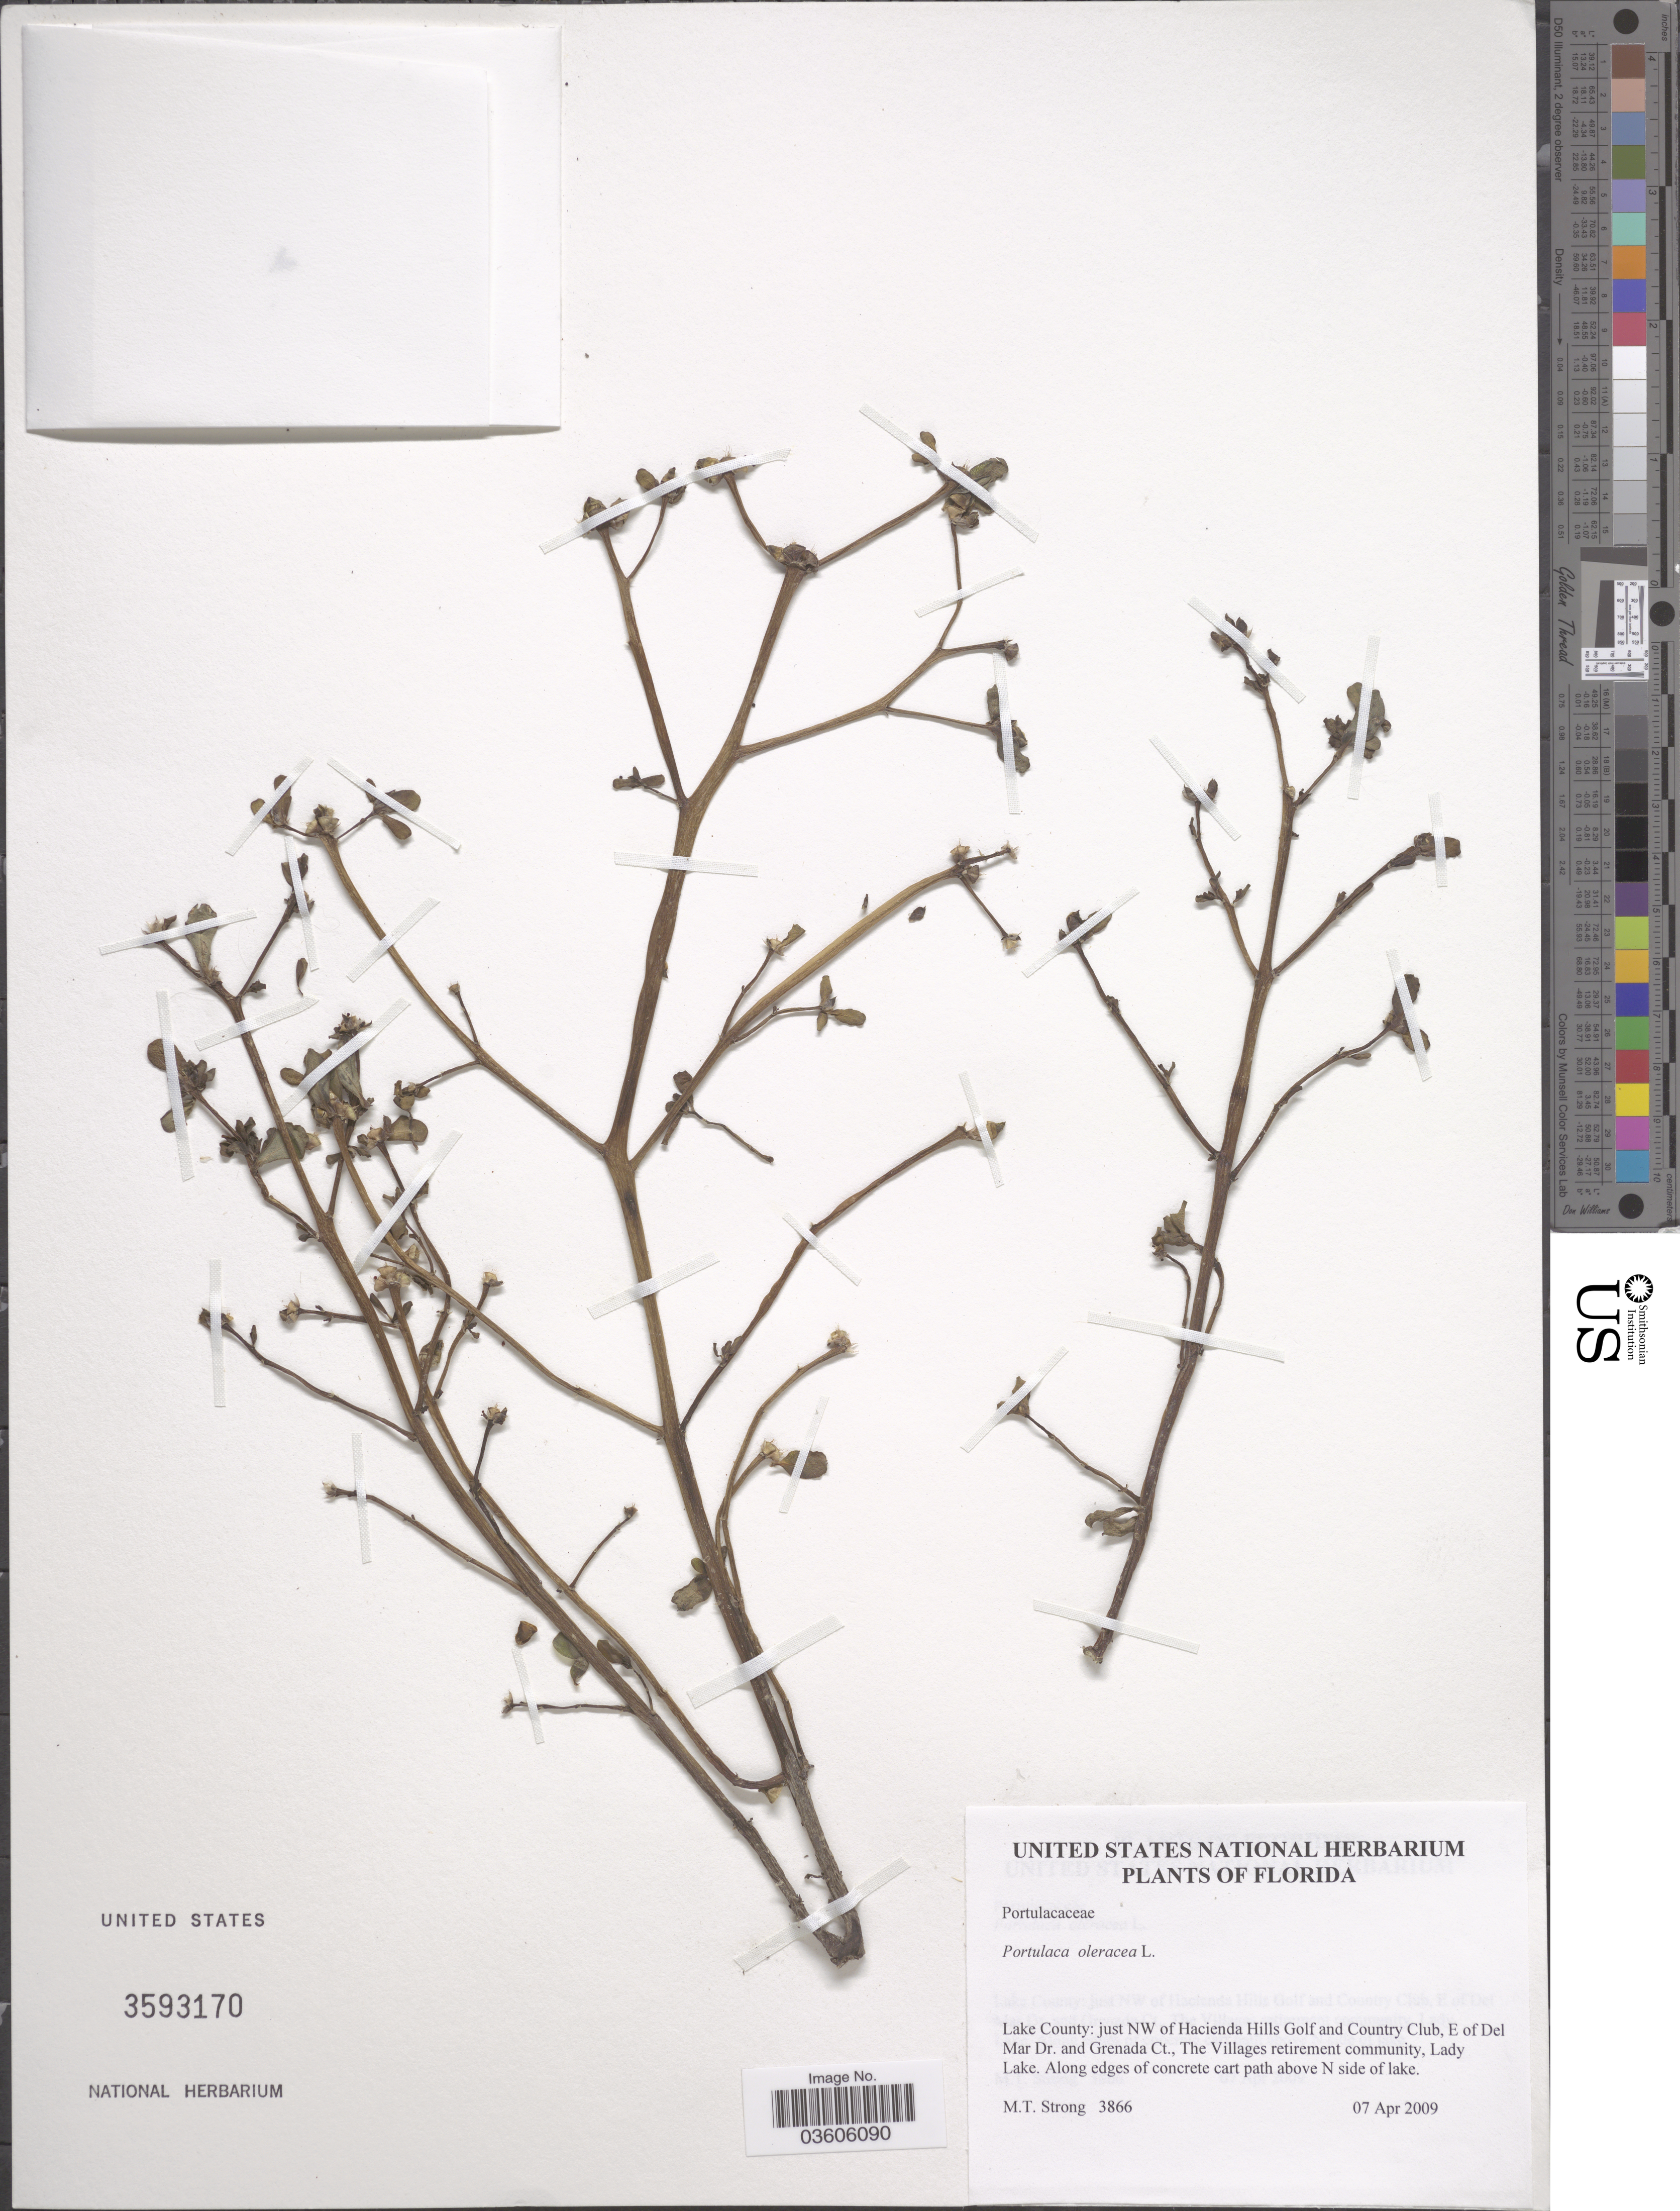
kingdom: Plantae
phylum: Tracheophyta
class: Magnoliopsida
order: Caryophyllales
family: Portulacaceae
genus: Portulaca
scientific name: Portulaca oleracea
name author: L.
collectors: M. T. Strong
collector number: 3866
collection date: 2009-04-07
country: United States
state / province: Florida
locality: Lake County: just NW of Hacienda Hills Golf and Country Club, E of Del Mar Dr. and Grenada Ct., The Villages retirement community, Lady Lake. Along edges of concrete cart path above N side of lake.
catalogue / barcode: US 3593170